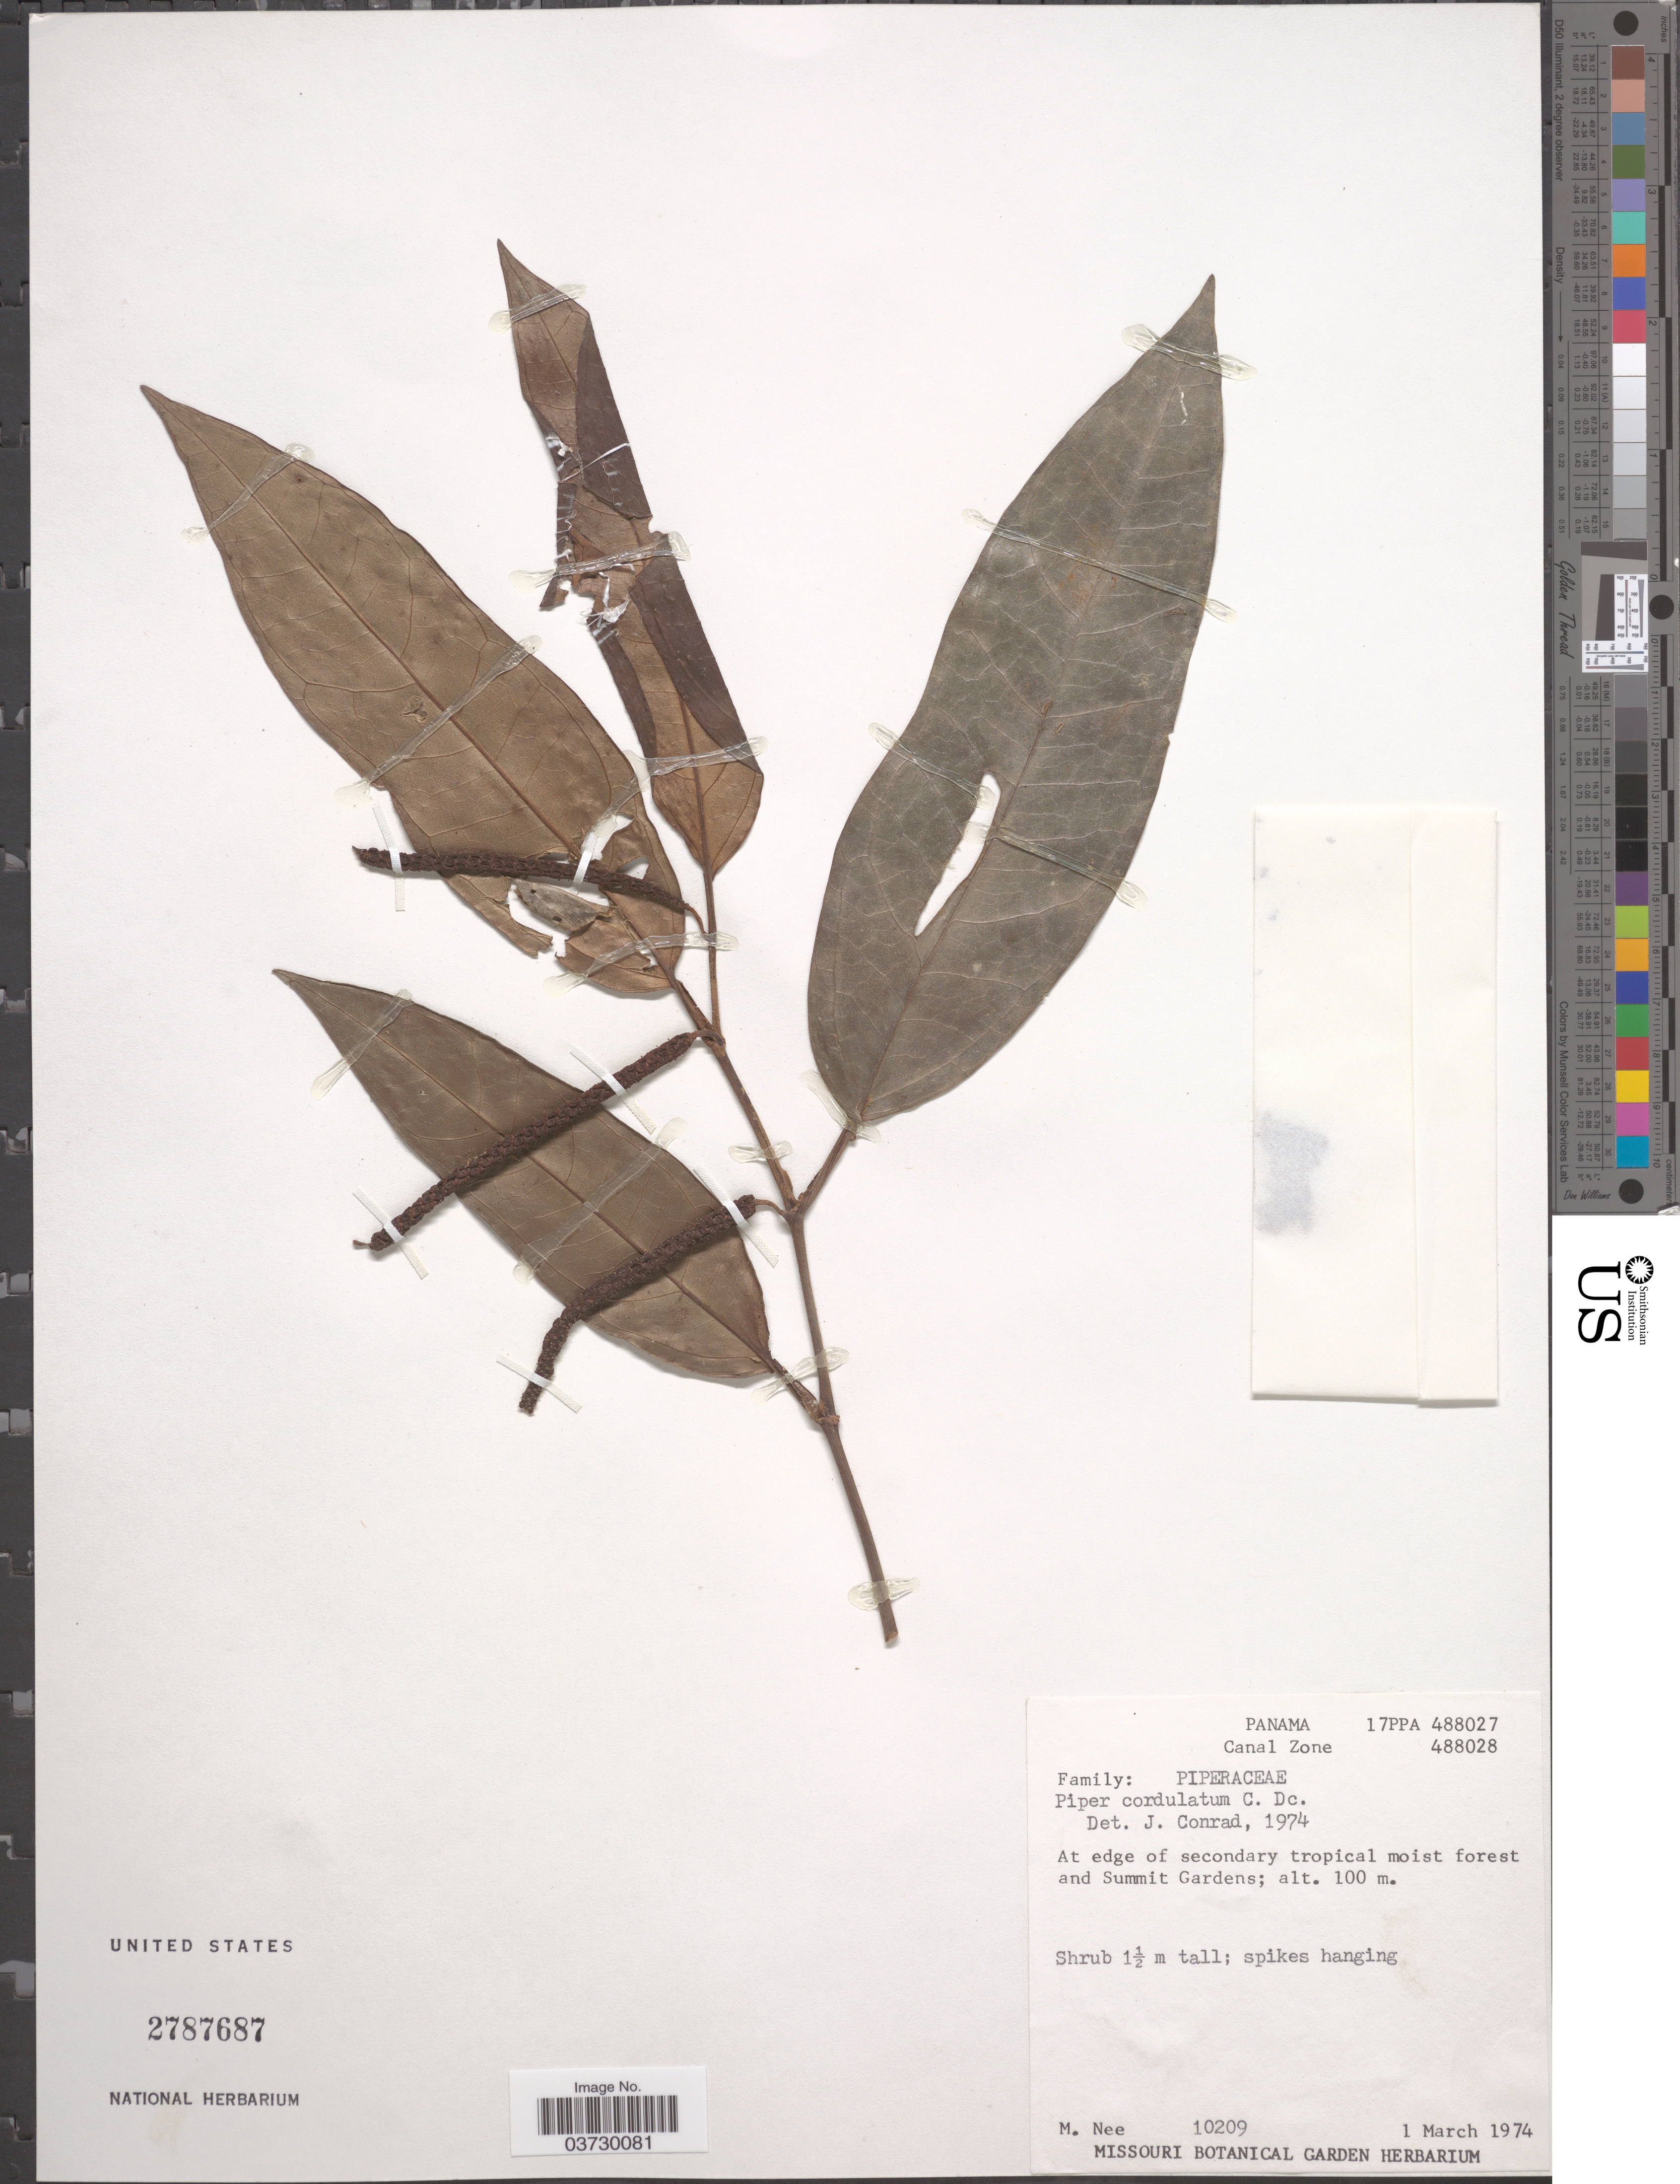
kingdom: Plantae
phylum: Tracheophyta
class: Magnoliopsida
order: Piperales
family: Piperaceae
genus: Piper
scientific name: Piper cordulatum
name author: C. DC.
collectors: M. Nee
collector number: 10209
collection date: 1974-03-01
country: Panama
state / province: Colón / Panamá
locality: Canal Zone. At edge of secondary tropical moist forest and Summit Gardens.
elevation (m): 100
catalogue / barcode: US 2787687